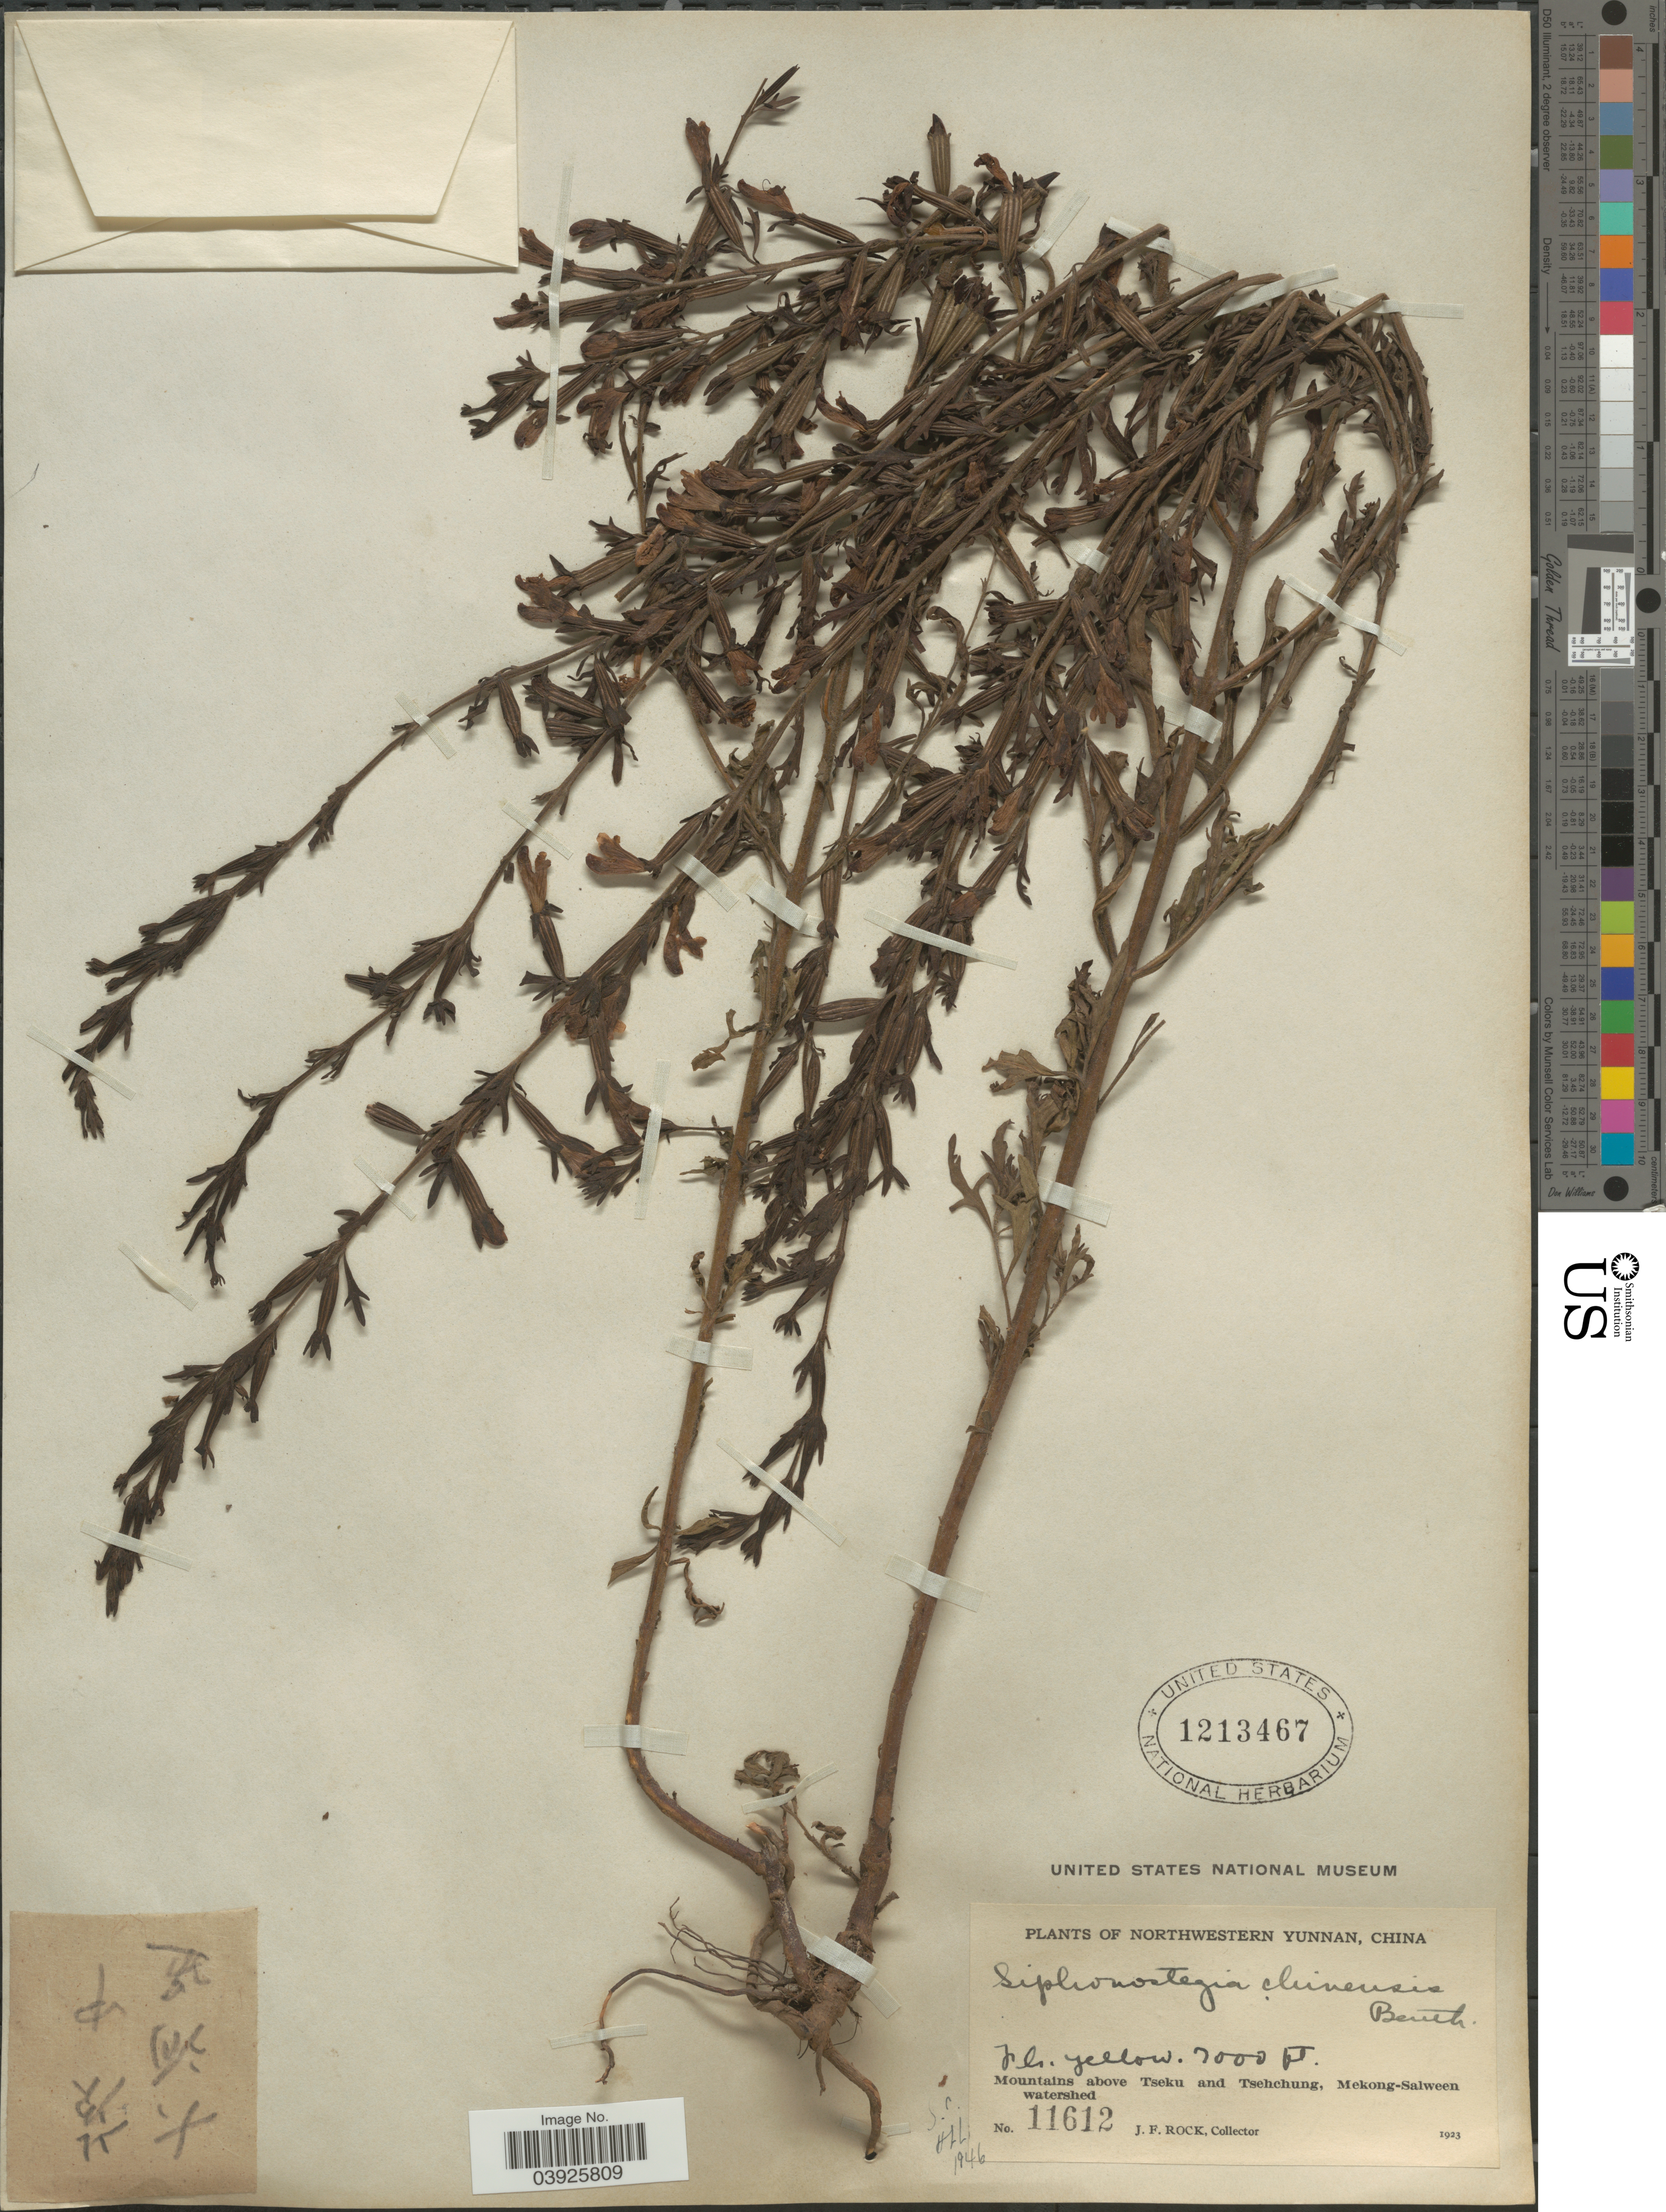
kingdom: Plantae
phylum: Tracheophyta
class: Magnoliopsida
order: Lamiales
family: Orobanchaceae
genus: Siphonostegia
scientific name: Siphonostegia chinensis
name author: Benth.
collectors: J. Rock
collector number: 11612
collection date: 1923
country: China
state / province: Yunnan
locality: Northwestern Yunnan. Mountains above Tseku and Tsehchung, Mekong-Salween watershed.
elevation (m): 2134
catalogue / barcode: US 1213467